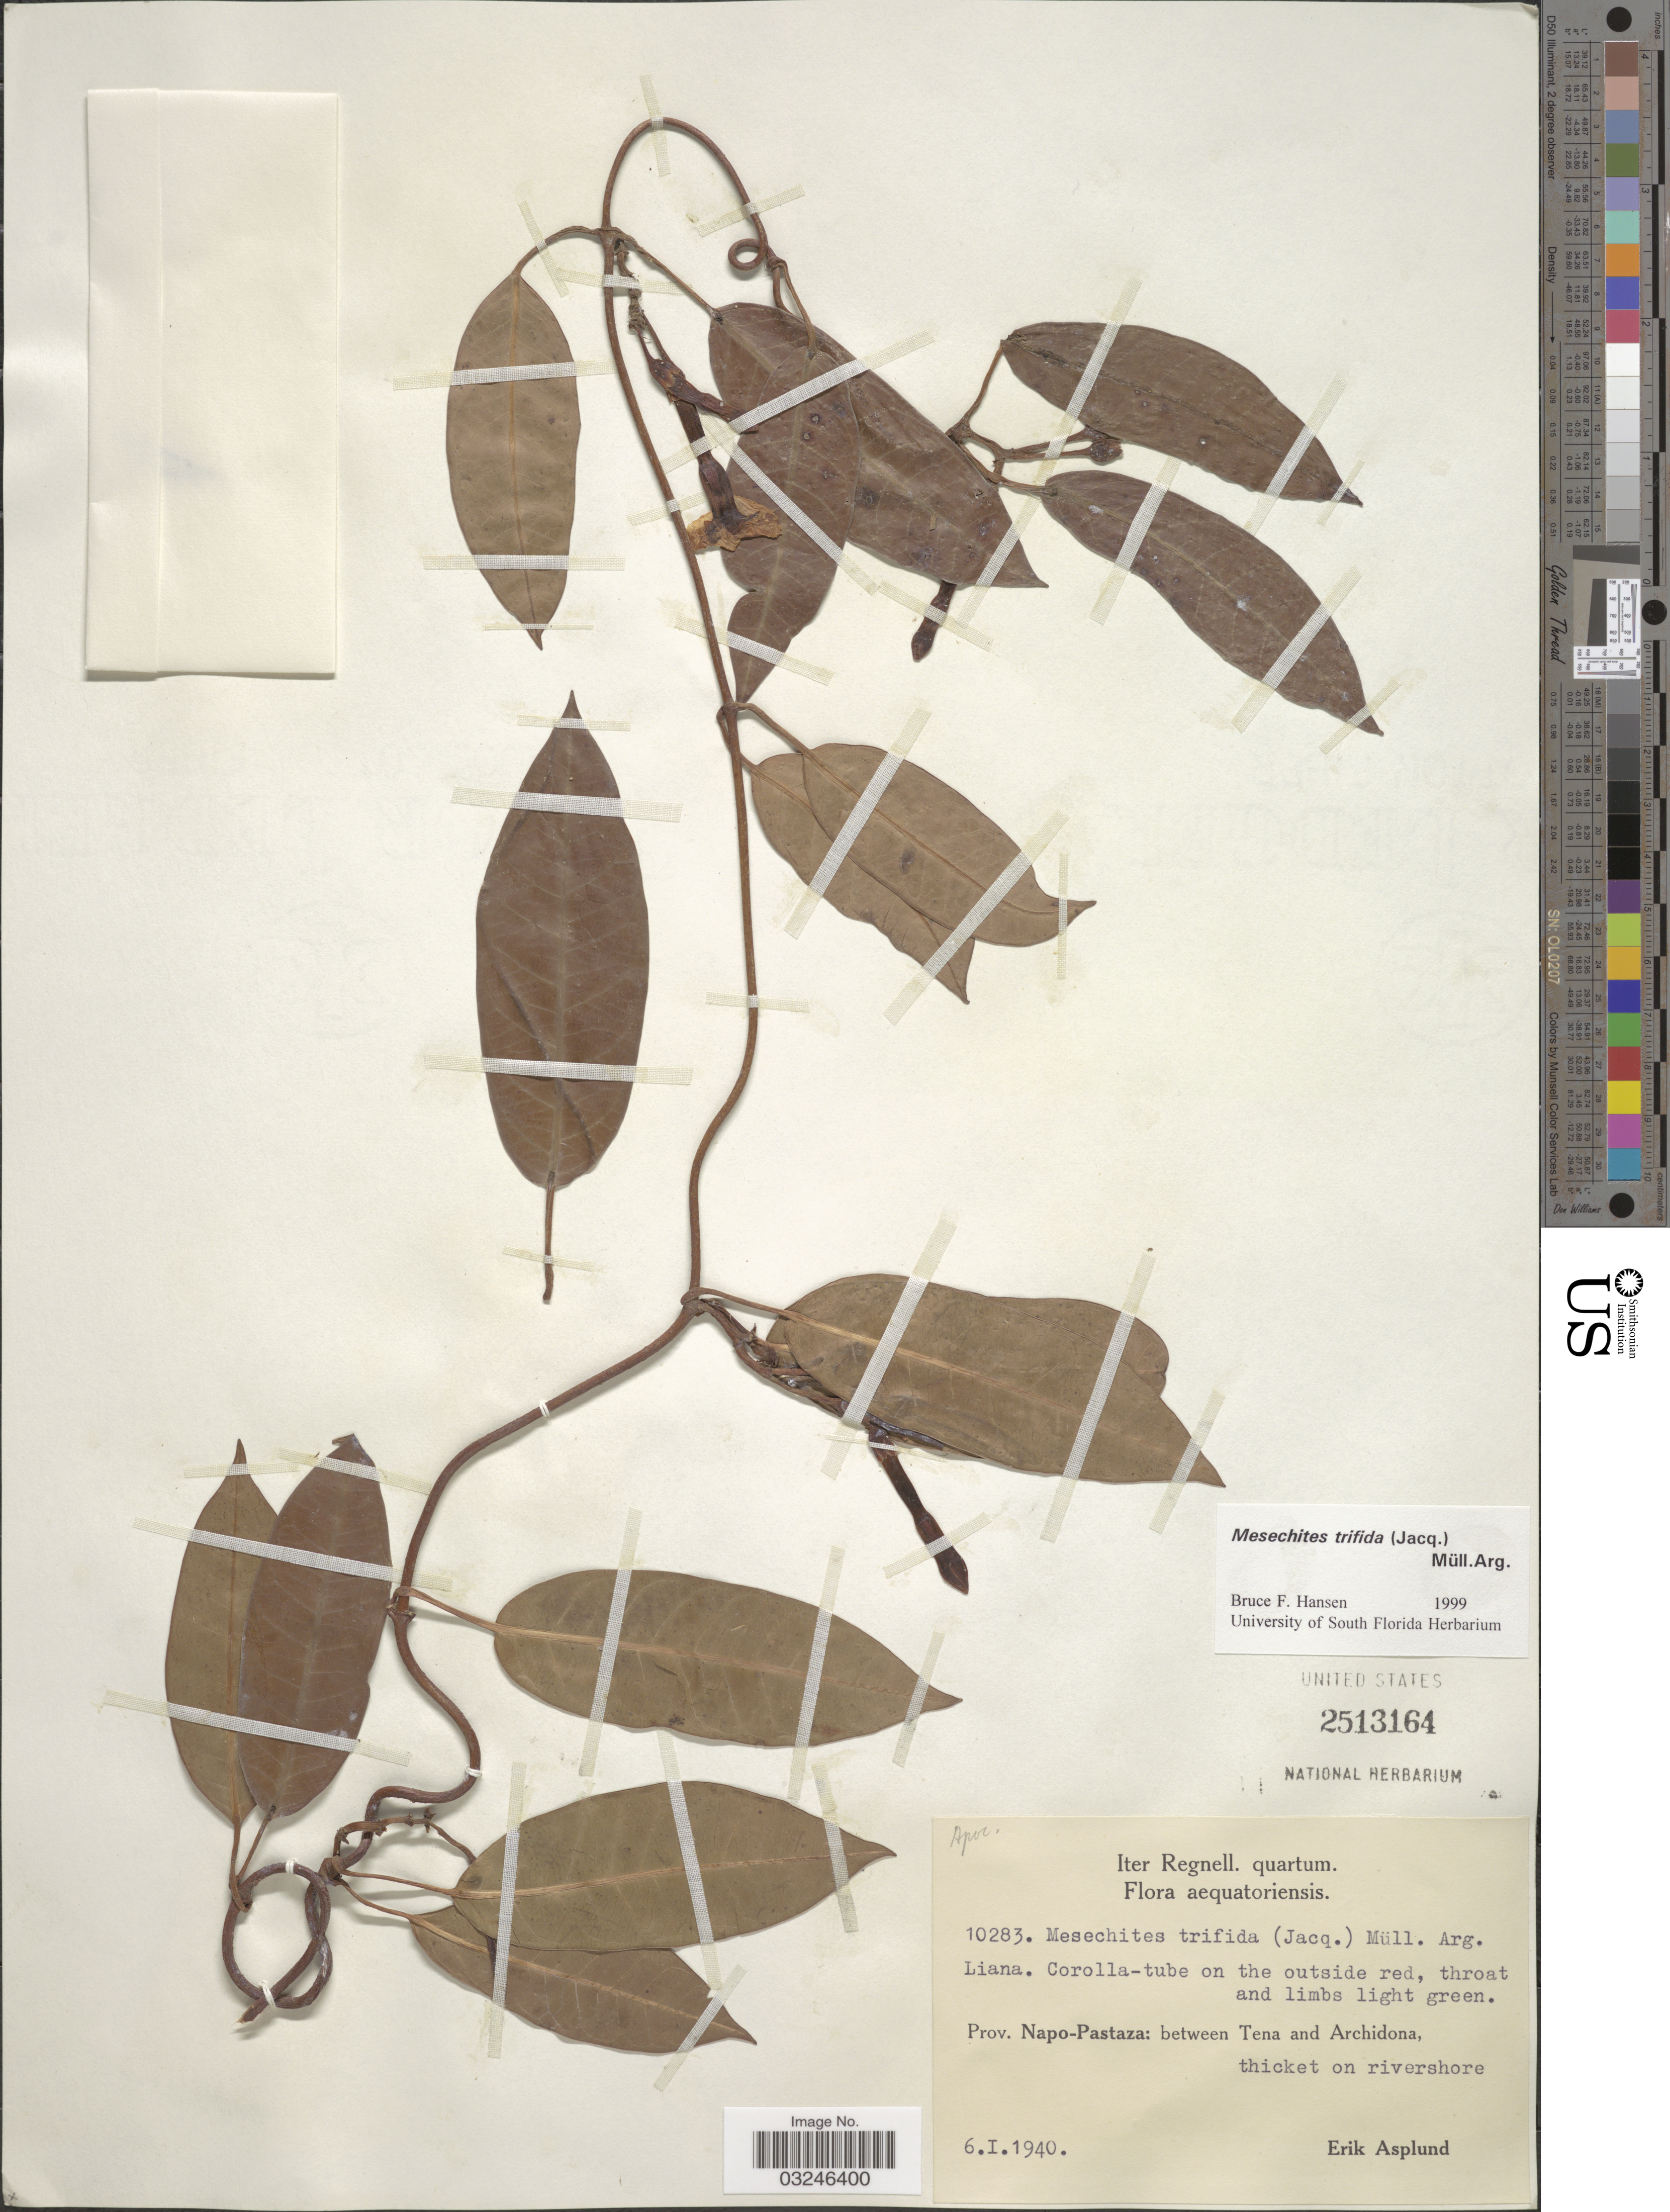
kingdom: Plantae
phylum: Tracheophyta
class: Magnoliopsida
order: Gentianales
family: Apocynaceae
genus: Mesechites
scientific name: Mesechites trifidus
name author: (Jacq.) Müll. Arg.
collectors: E. Asplund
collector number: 10283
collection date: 1940-01-06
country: Ecuador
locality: Prov. Napo-Pastaza: between Tena and Archidona.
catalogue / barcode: US 2513164